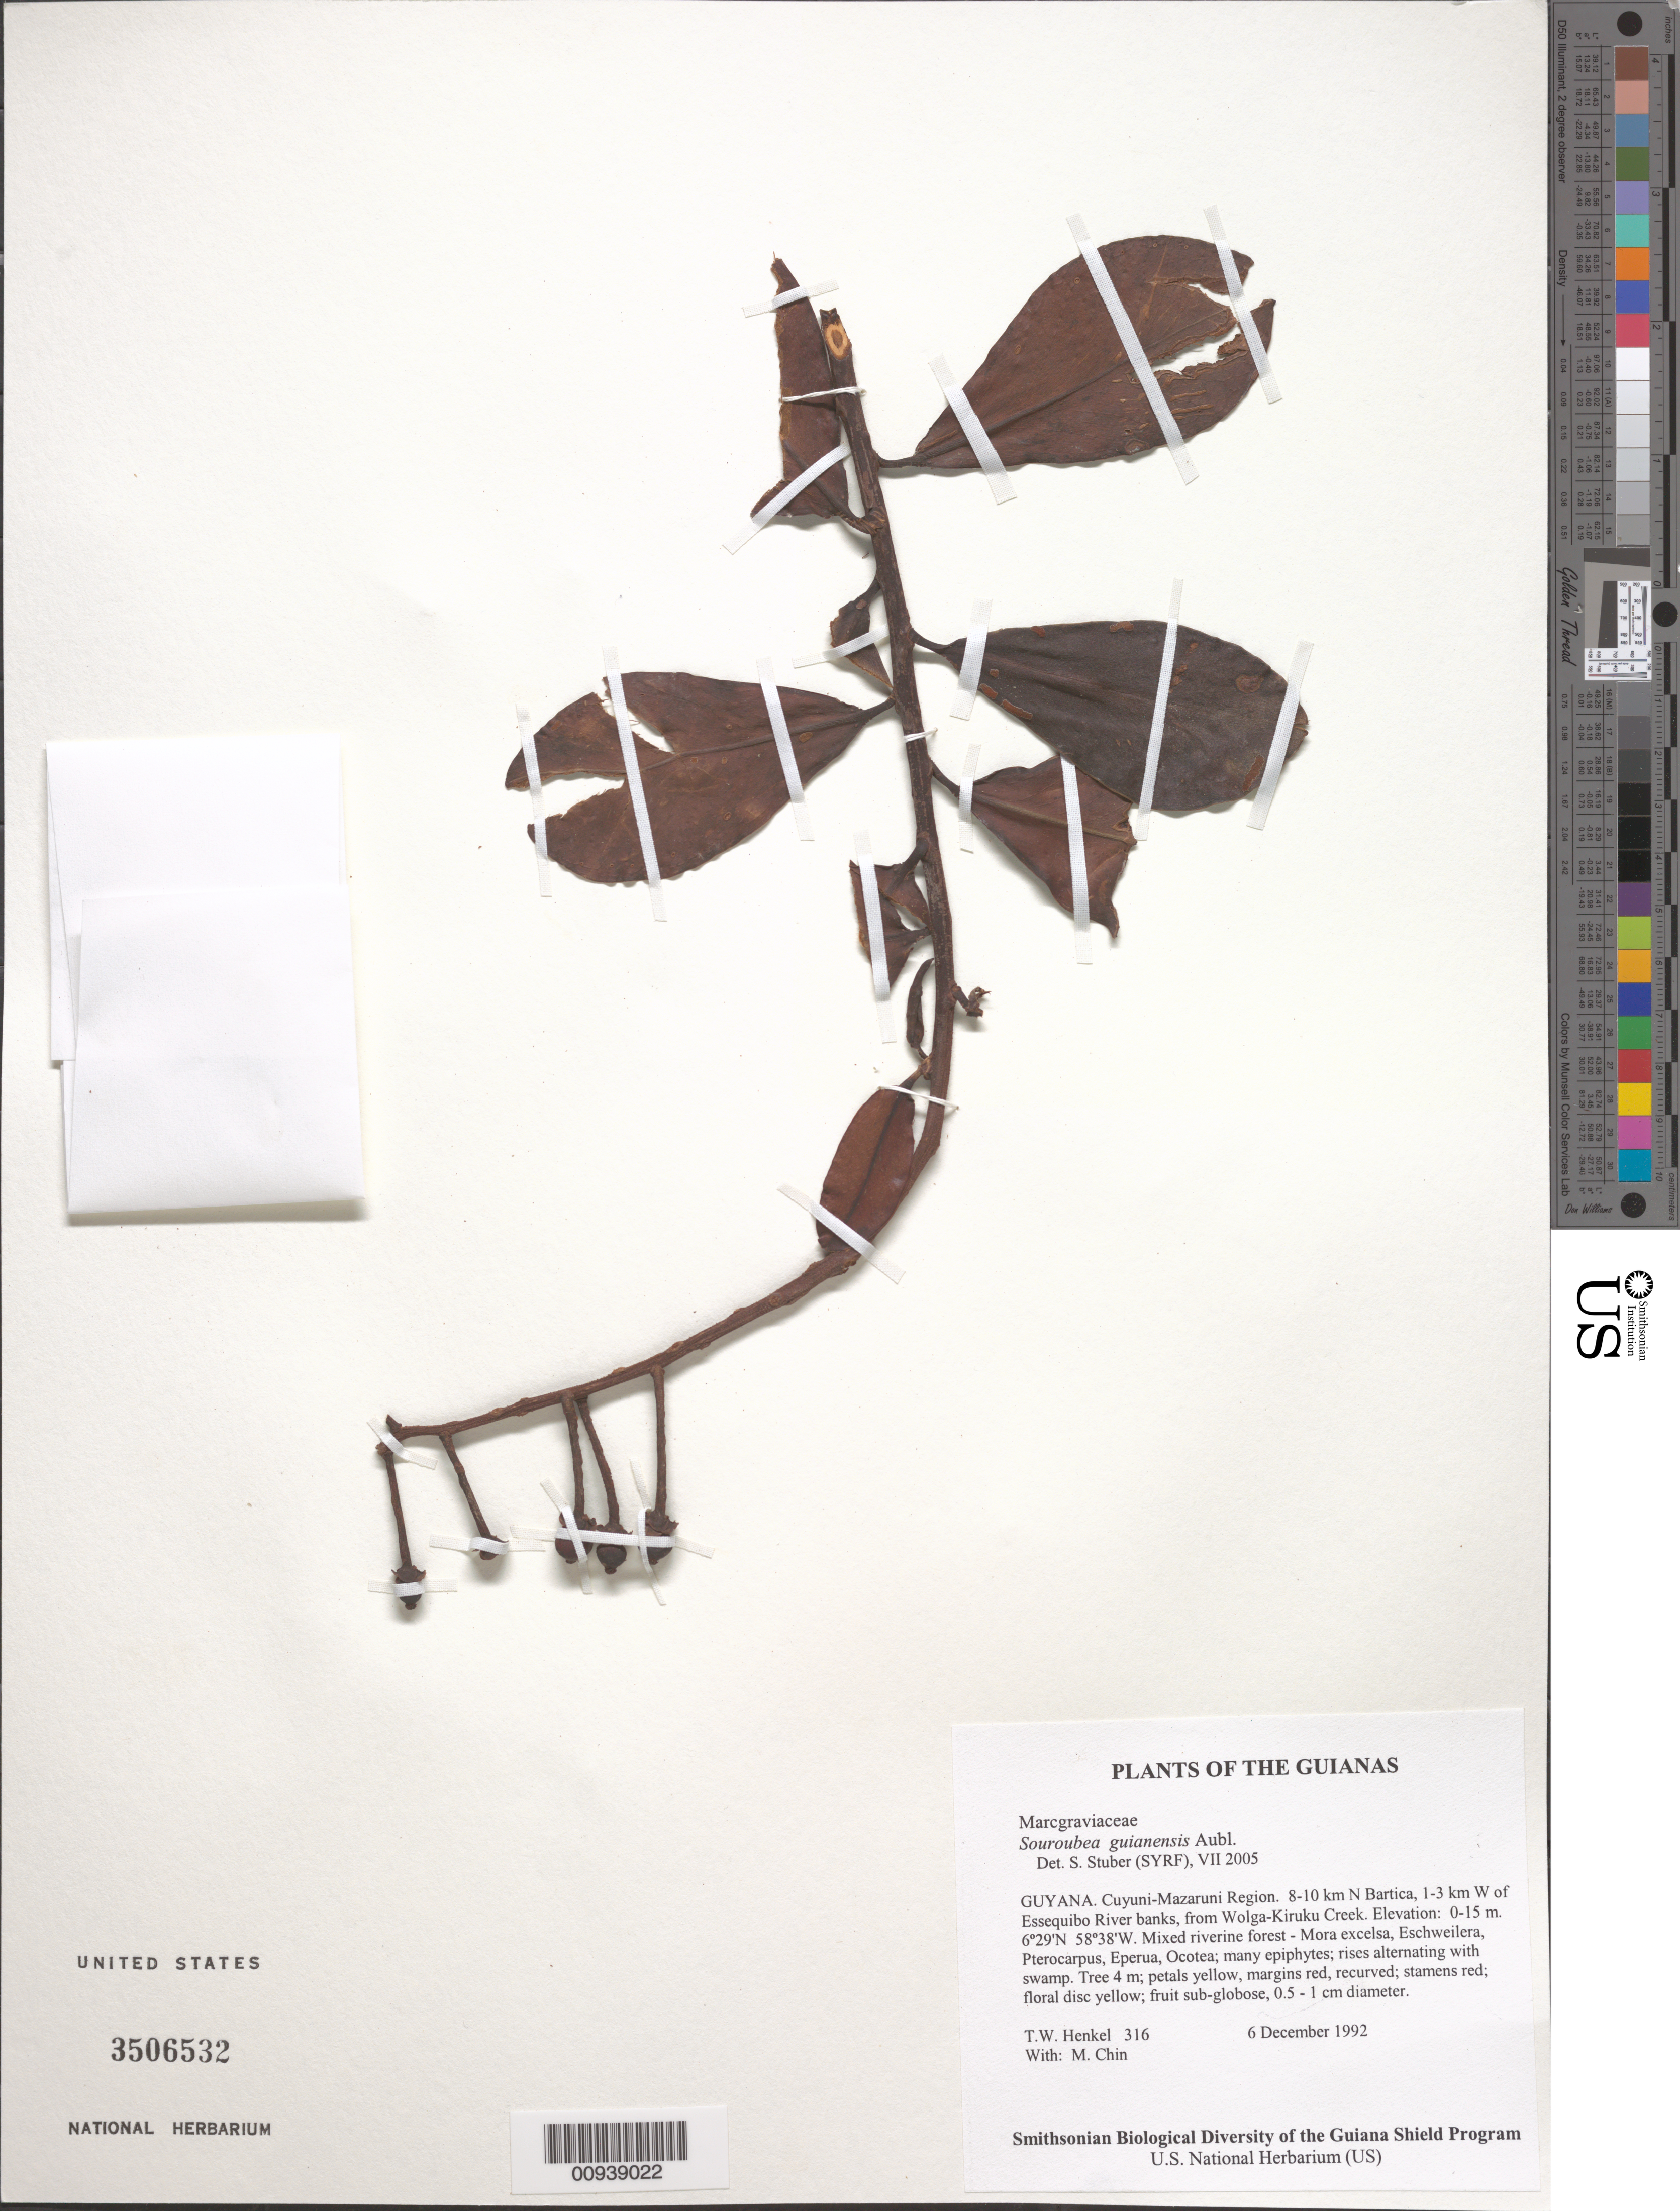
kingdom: Plantae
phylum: Tracheophyta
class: Magnoliopsida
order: Ericales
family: Marcgraviaceae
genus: Souroubea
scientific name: Souroubea guianensis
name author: Aubl.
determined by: Stuber, S.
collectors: T. Henkel & M. Chin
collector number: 316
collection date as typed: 6 December 1992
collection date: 1992-12-06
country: Guyana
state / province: Cuyuni-Mazaruni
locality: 8-10 km N Bartica, 1-3 km W of Essequibo River banks, from Wolga-Kiruku Creek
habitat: Mixed riverine forest - Mora excelsa, Eschweilera, Pterocarpus, Eperua, Ocotea; many epiphytes; rises alternating with swamp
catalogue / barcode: US 3506532